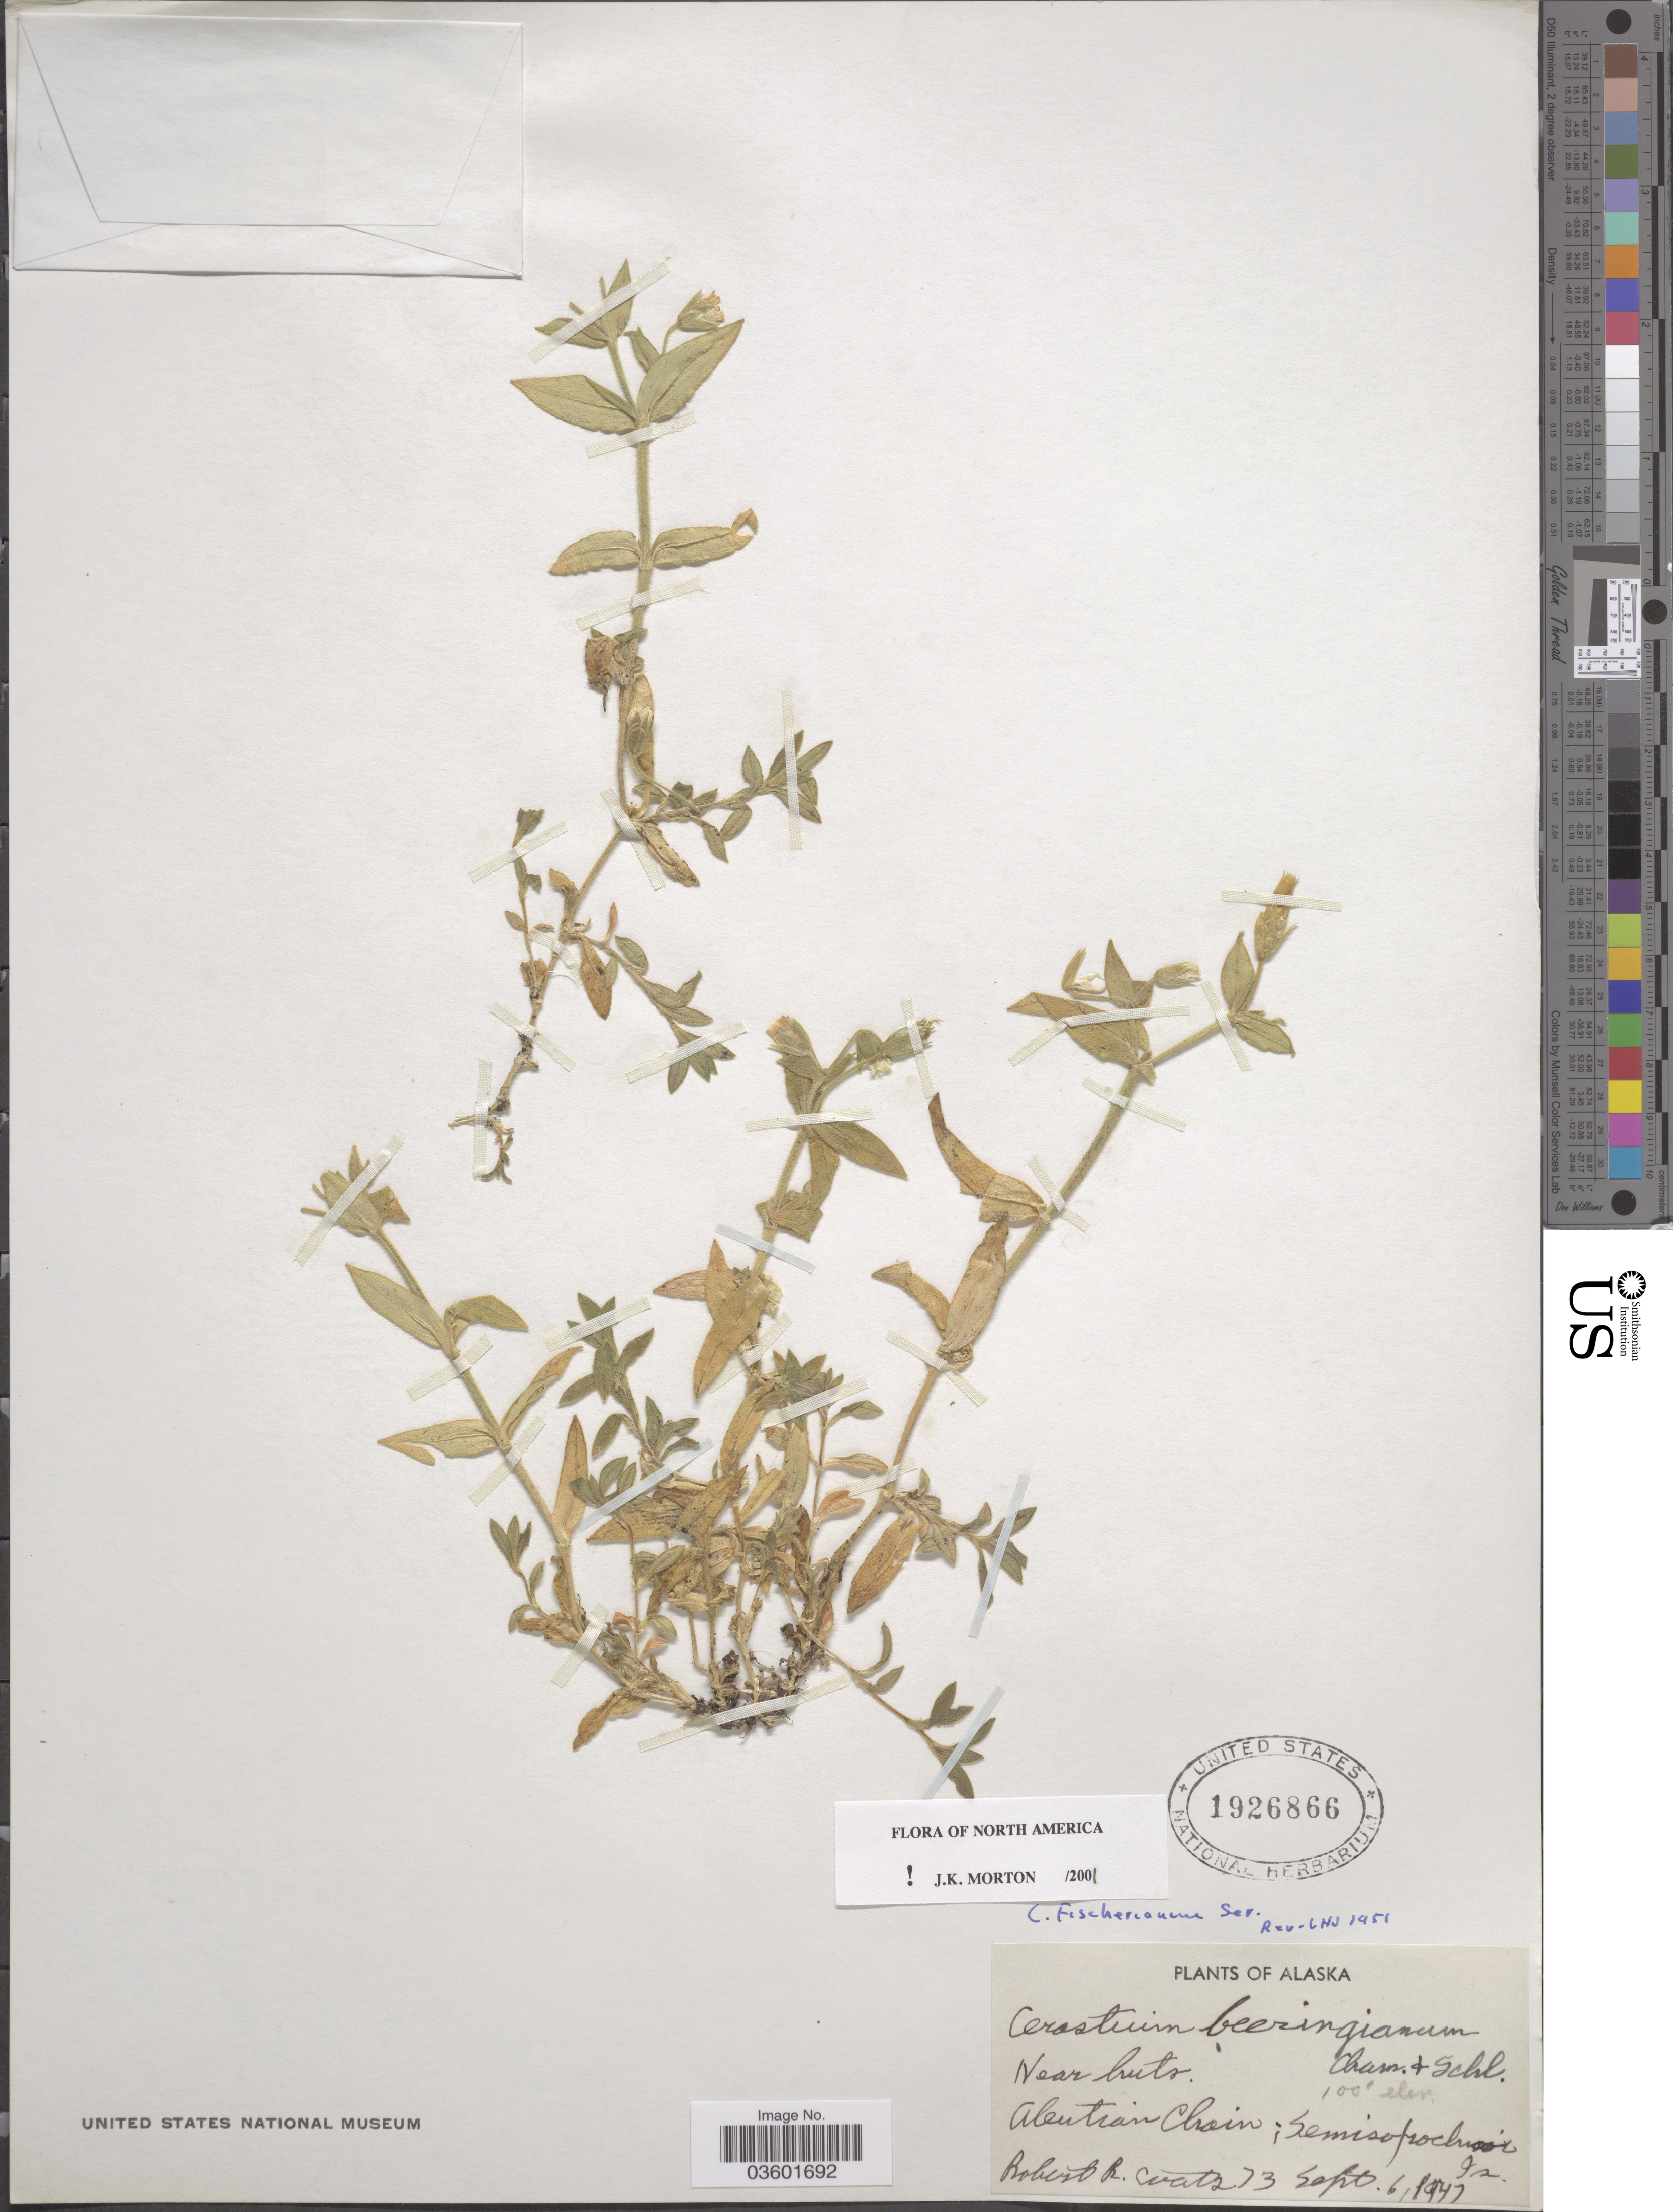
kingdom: Plantae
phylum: Tracheophyta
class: Magnoliopsida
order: Caryophyllales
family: Caryophyllaceae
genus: Cerastium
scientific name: Cerastium fischerianum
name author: Ser.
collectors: R. Coats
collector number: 73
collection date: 1947-09-06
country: United States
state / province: Alaska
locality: Aleutian Chain; Semisopochnoi Is.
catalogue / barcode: US 1926866